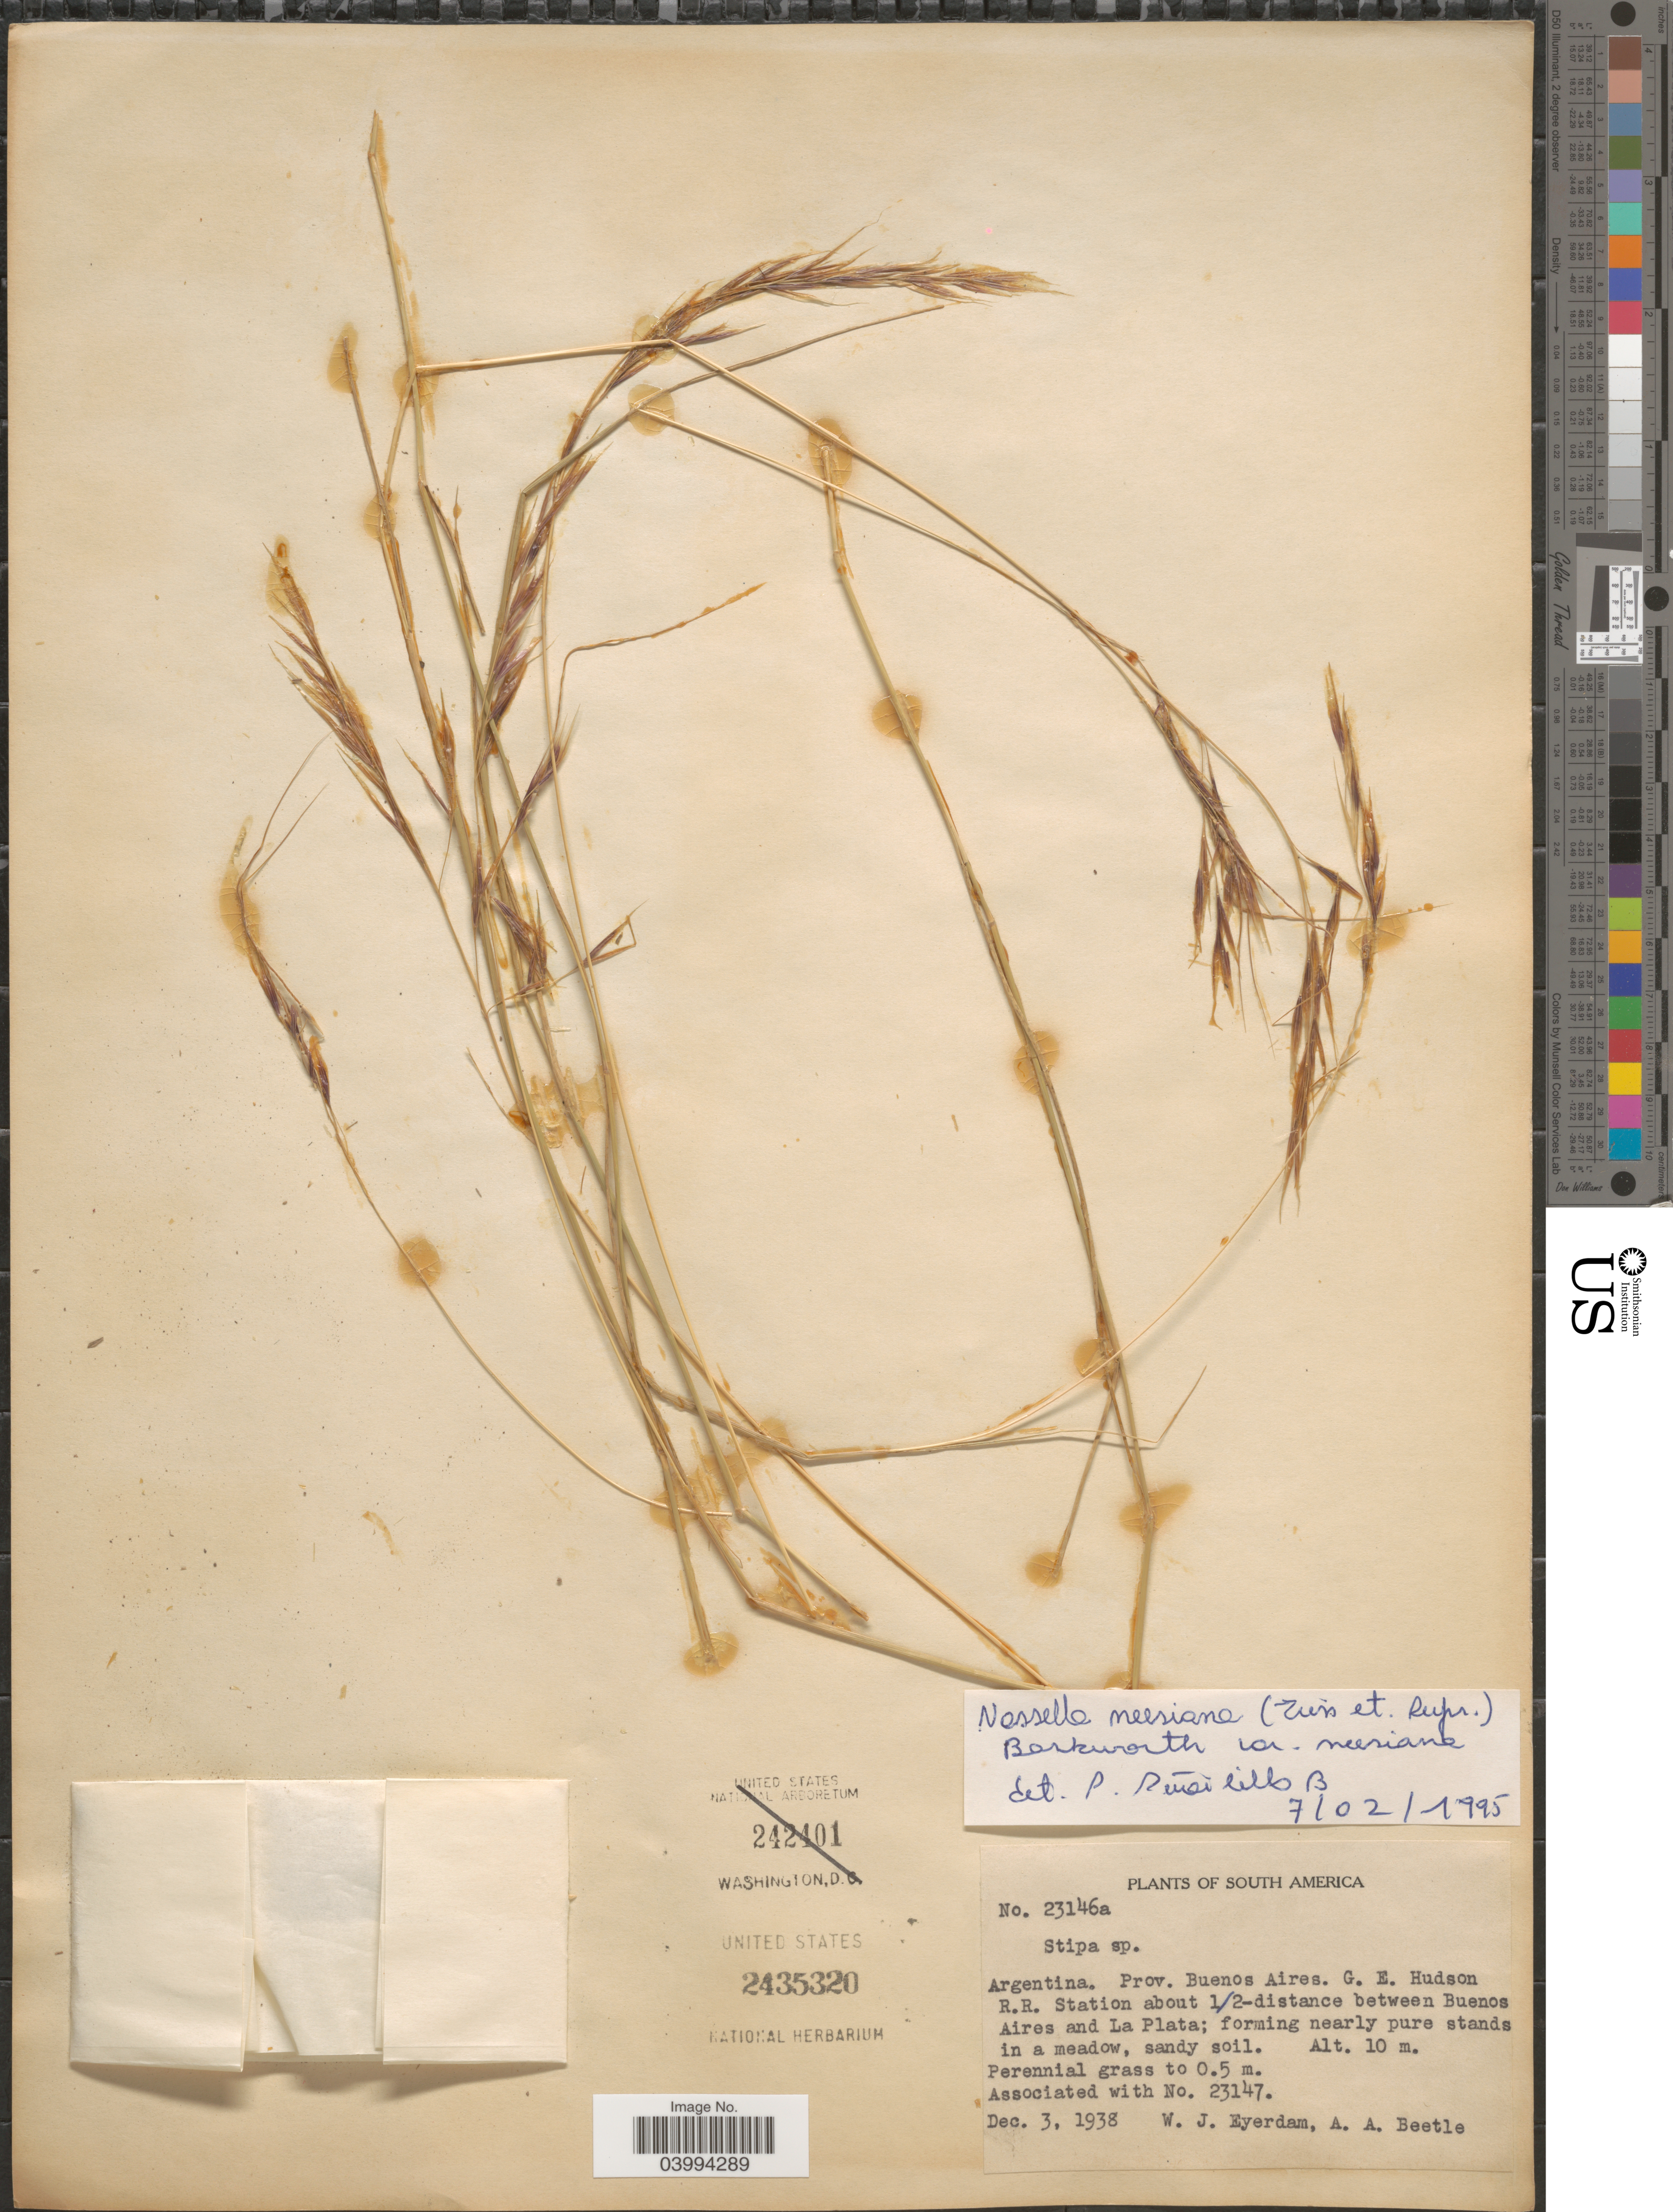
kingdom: Plantae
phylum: Tracheophyta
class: Liliopsida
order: Poales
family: Poaceae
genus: Nassella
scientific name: Nassella neesiana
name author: (Trin. & Rupr.) Barkworth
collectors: W. J. Eyerdam & A. A. Beetle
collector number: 23146a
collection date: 1938-12-03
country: Argentina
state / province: Buenos Aires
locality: G. E. Hudson R.R. Station about ½-distance between Buenos Aires and La Plata.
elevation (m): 10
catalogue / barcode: US 2435320